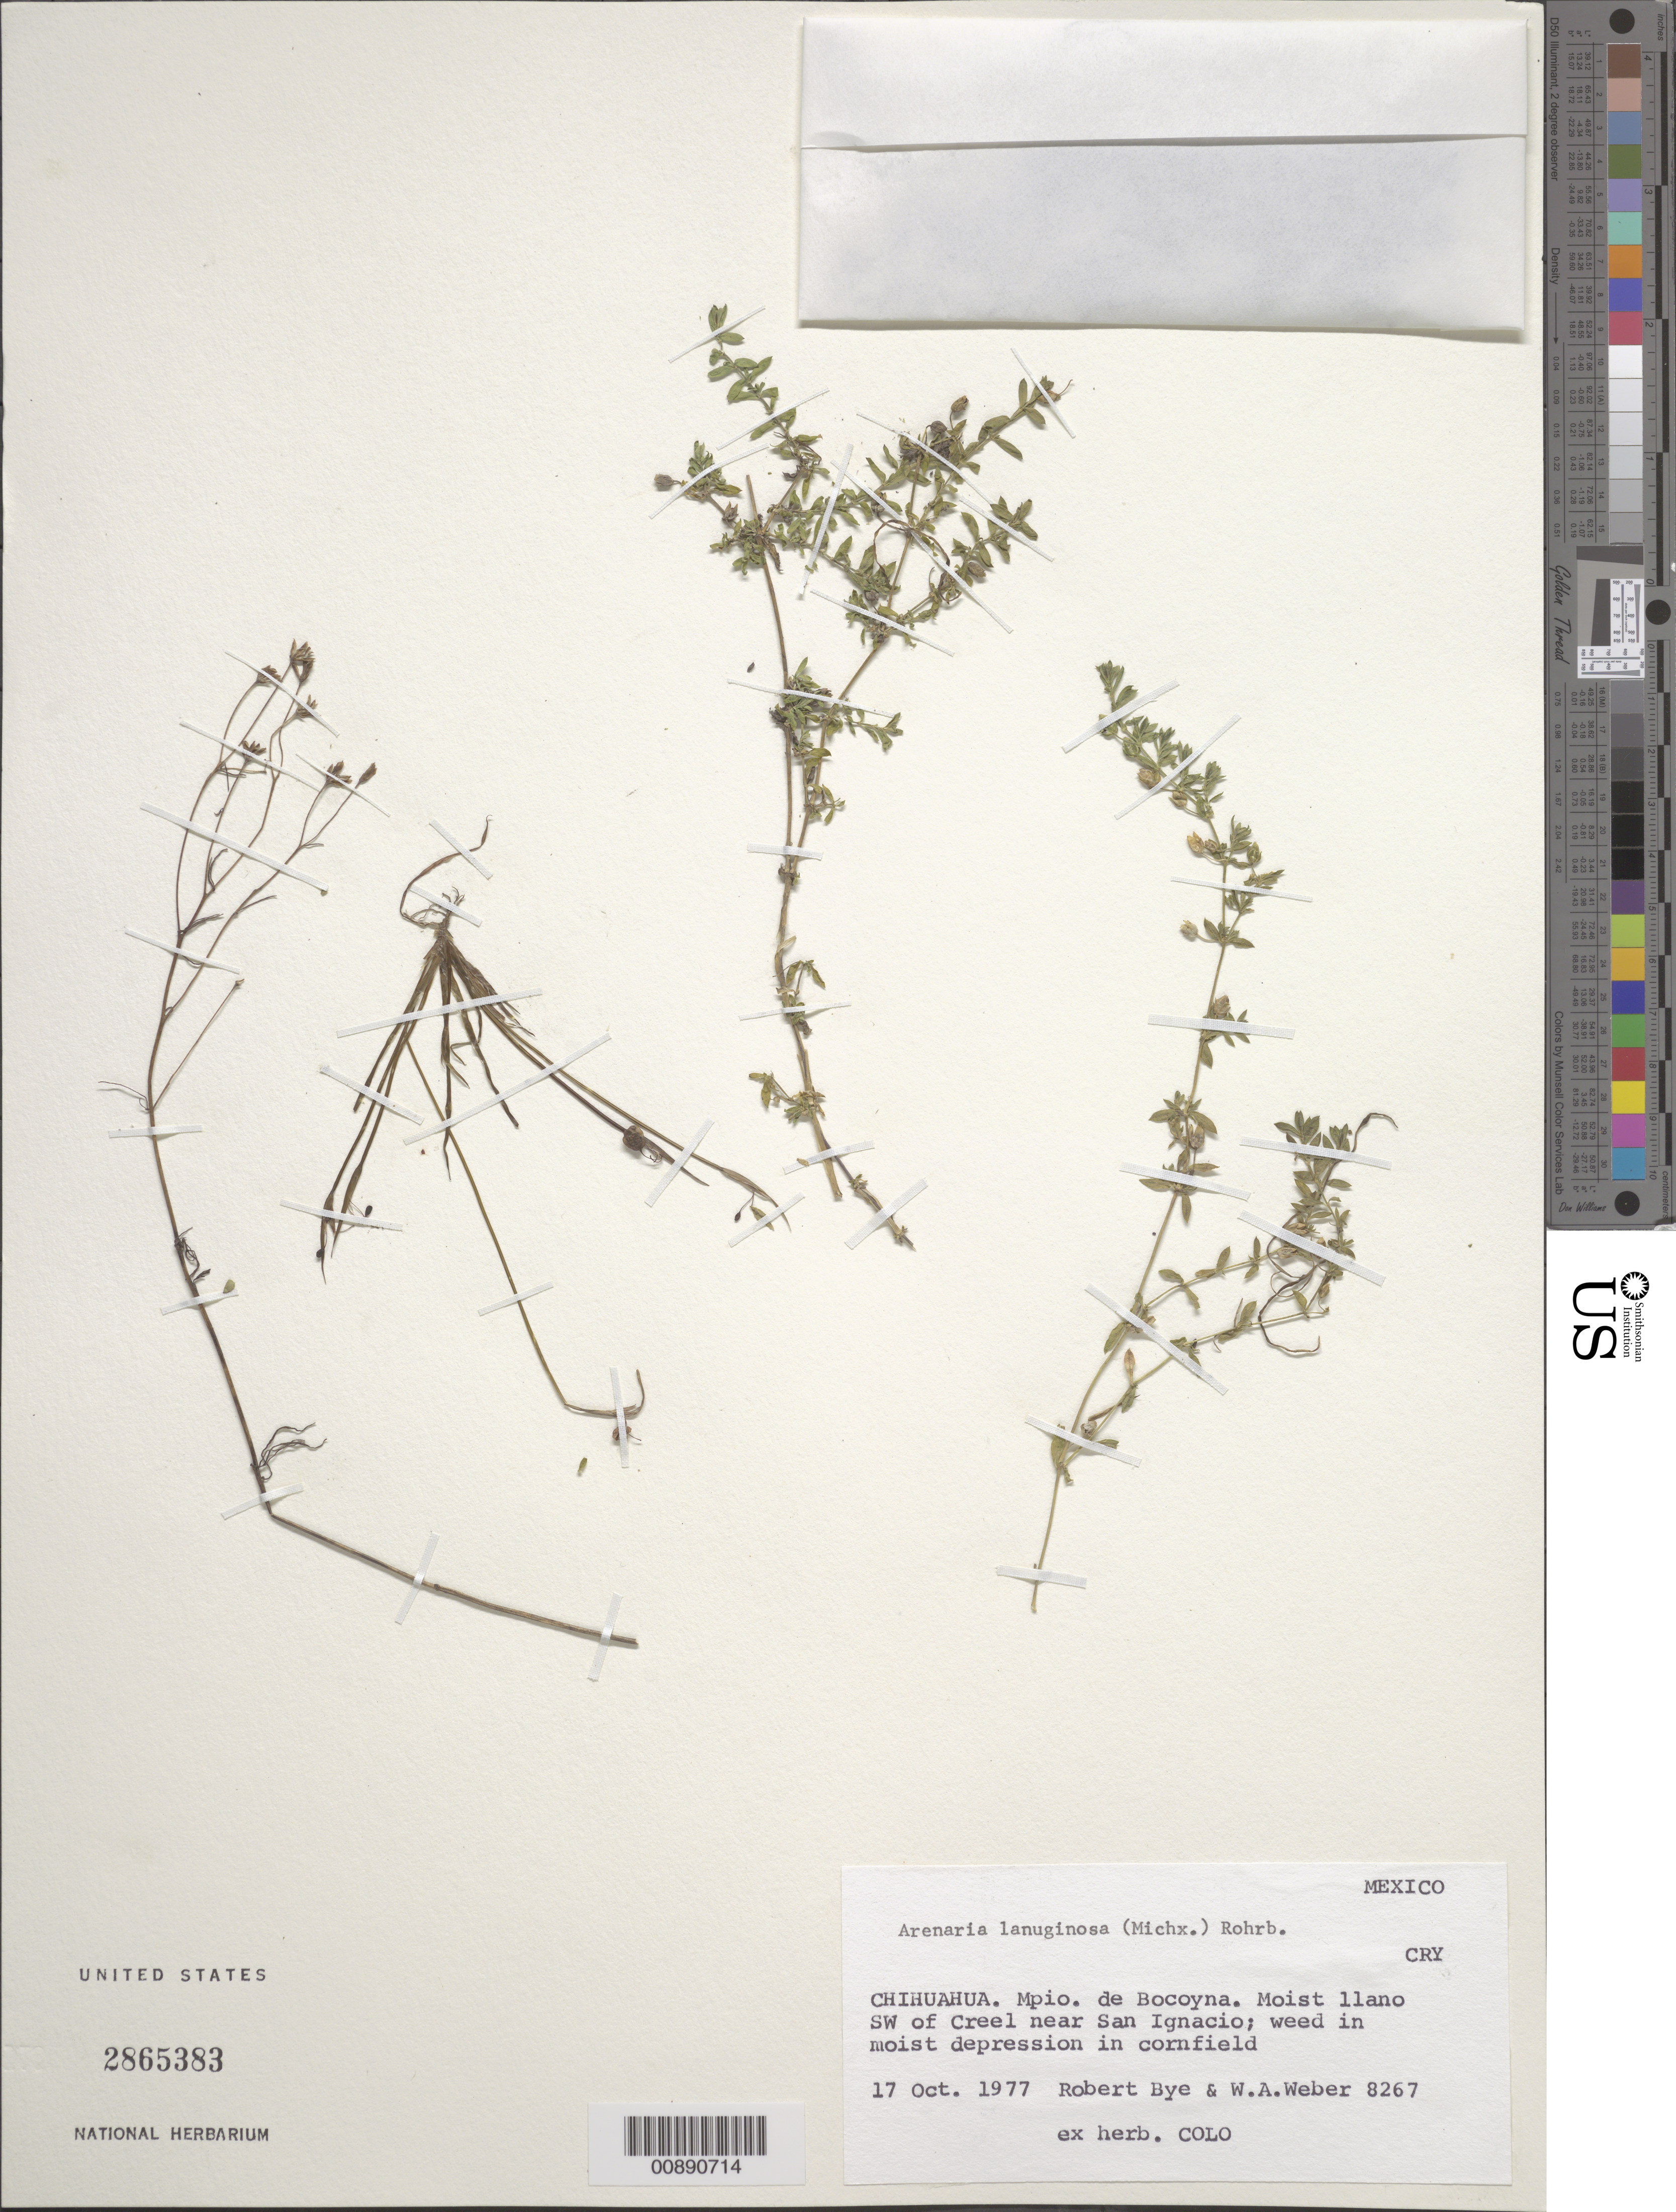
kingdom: Plantae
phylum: Tracheophyta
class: Magnoliopsida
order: Caryophyllales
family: Caryophyllaceae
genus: Arenaria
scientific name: Arenaria lanuginosa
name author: (Michx.) Rohrb.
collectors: R. A. Bye & W. A. Weber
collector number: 8267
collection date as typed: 17 Oct 1977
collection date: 1977-10-17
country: Mexico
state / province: Chihuahua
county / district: Bocoyna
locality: Moist llano SW of Creel near San Ignacio, Mpio. de Bocoyna, Chihuahua.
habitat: Moist depression in cornfield.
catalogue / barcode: US 2865383